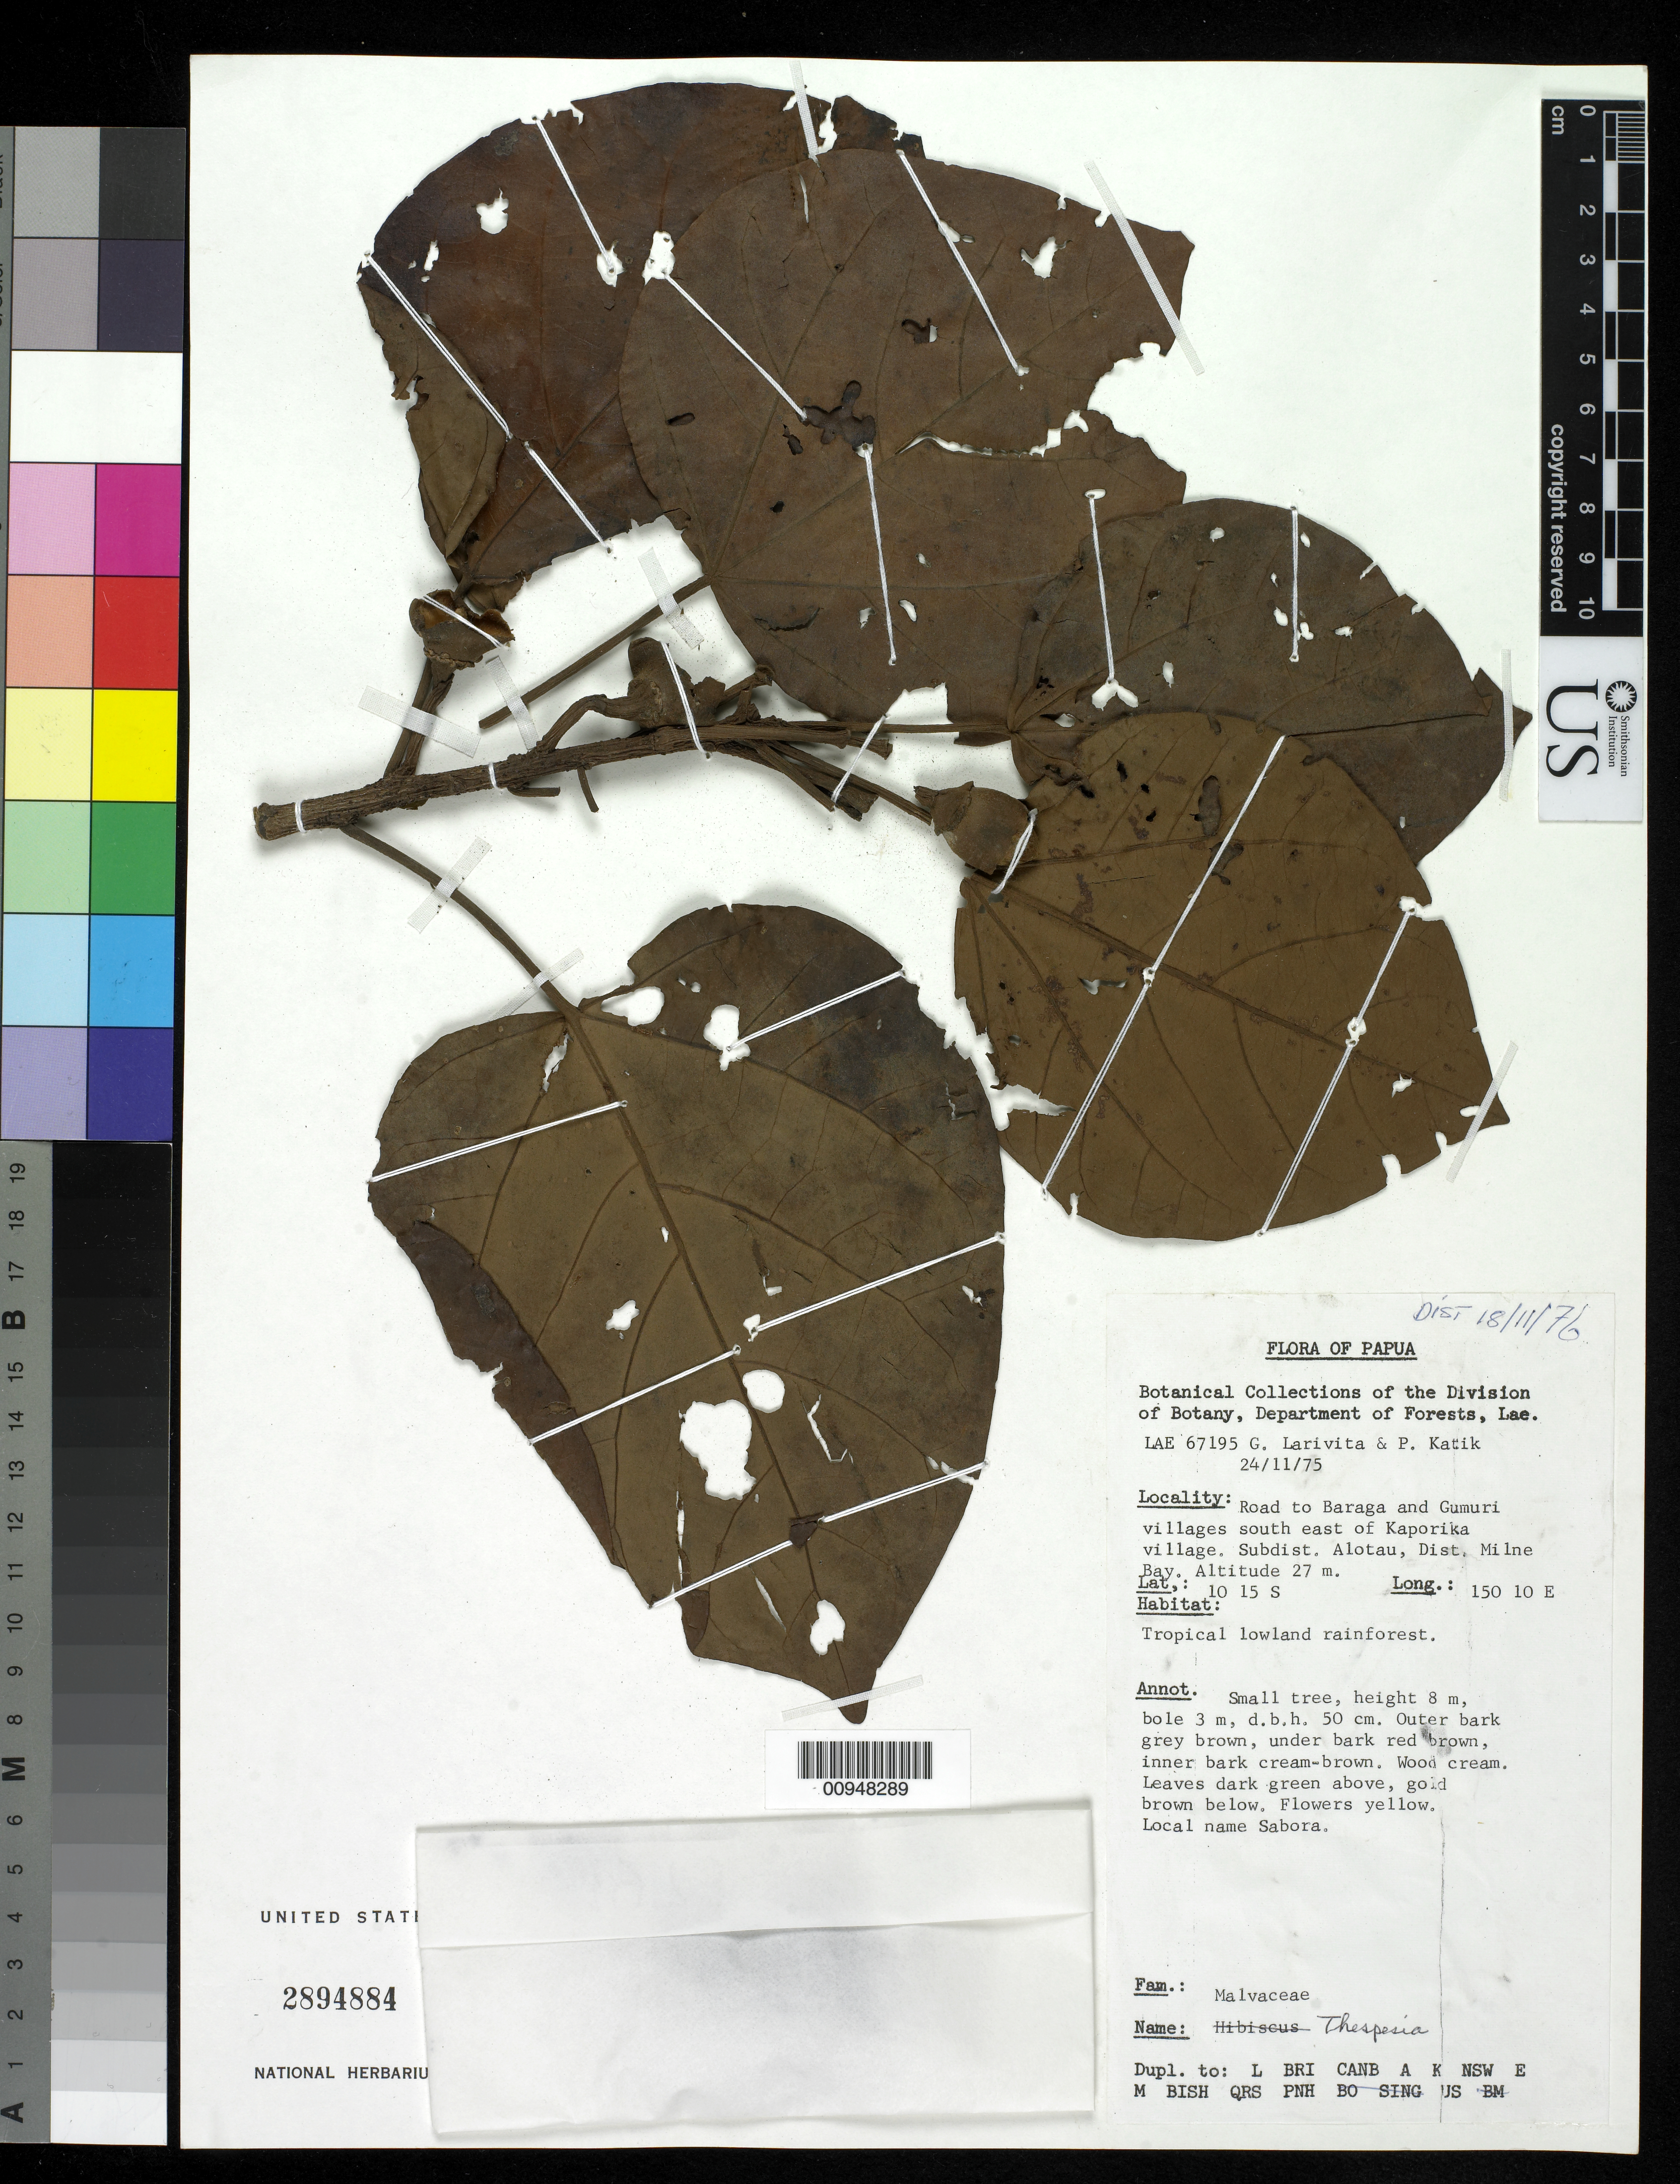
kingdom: Plantae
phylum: Tracheophyta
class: Magnoliopsida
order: Malvales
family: Malvaceae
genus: Thespesia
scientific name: Thespesia robusta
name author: Borss.Waalk.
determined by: Areces Berazaín, F.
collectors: G. Larivita & P. Katik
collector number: LAE 67195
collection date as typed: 24 Nov 1975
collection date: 1975-11-24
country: Papua New Guinea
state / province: Milne Bay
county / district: Alotau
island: New Guinea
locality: Road to Baraga and Gumuri villages SE of Kaporika village.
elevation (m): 27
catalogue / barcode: US 2894884